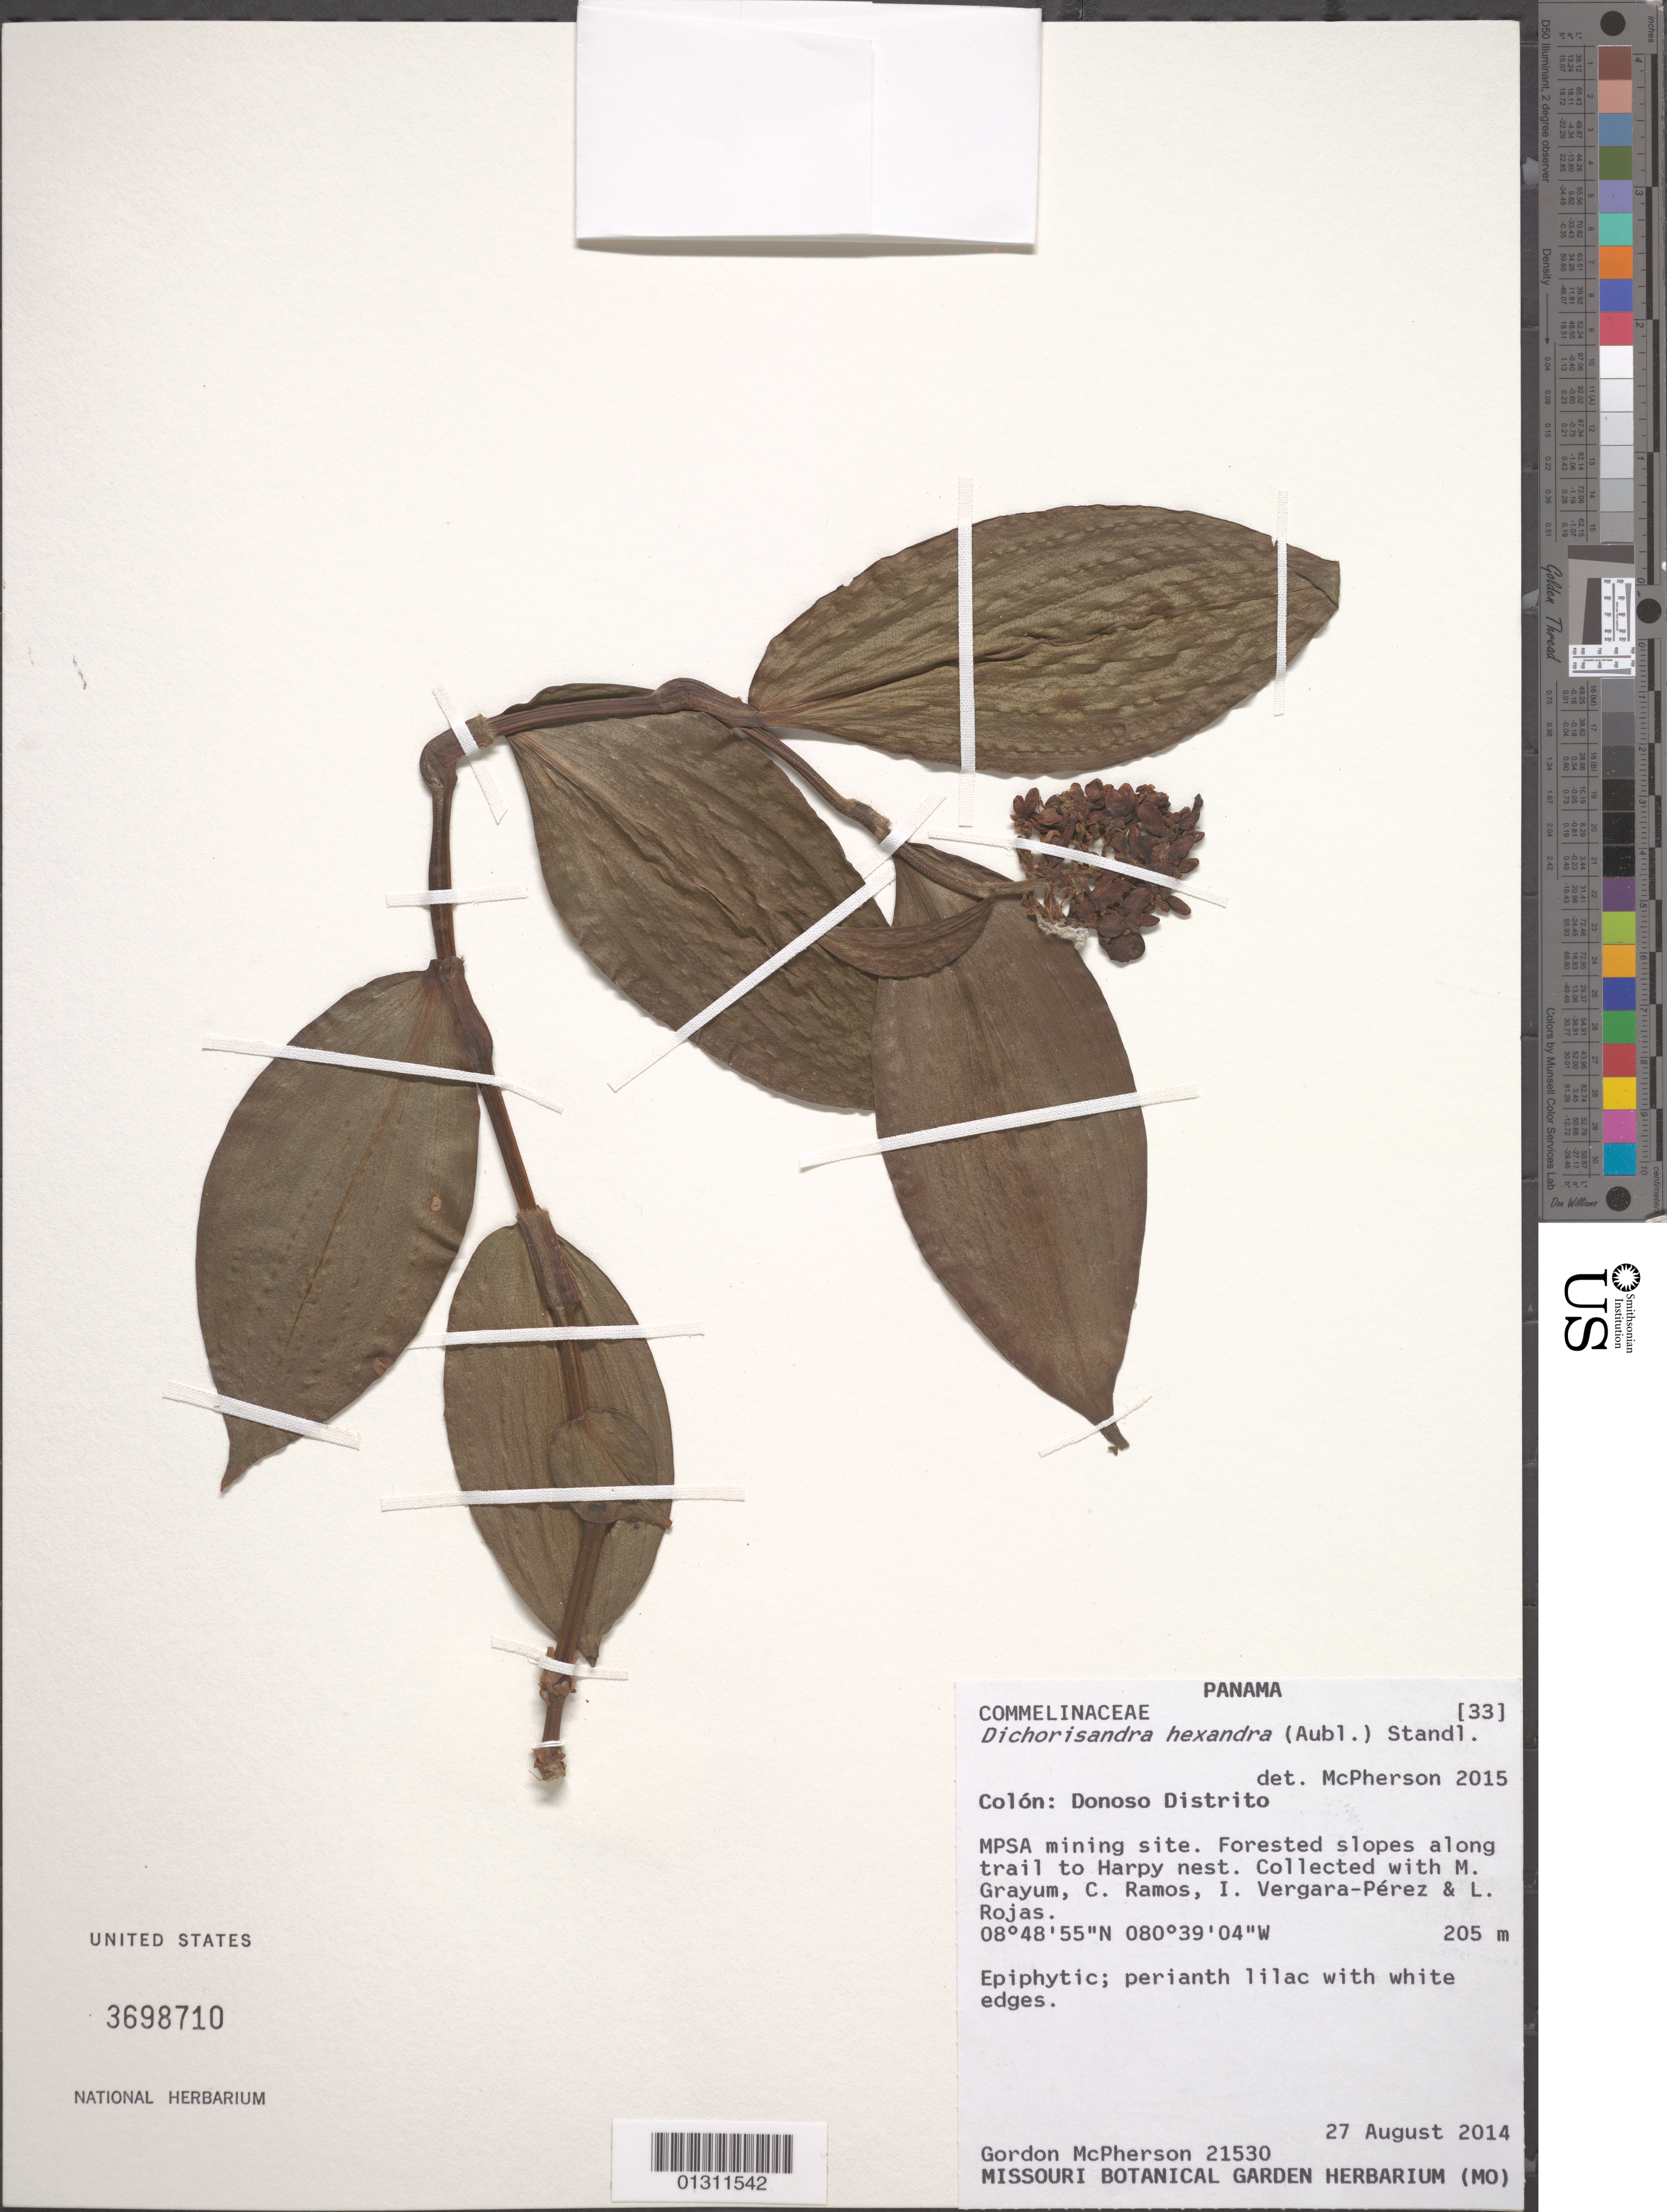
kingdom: Plantae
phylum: Tracheophyta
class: Liliopsida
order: Commelinales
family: Commelinaceae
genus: Dichorisandra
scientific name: Dichorisandra hexandra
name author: (Aubl.) Standl.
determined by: McPherson, G. D., (MO), Missouri Botanical Garden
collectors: G. D. McPherson et al.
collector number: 21530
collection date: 2014-08-27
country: Panama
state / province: Colón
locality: Donoso Distrito: MPSA mining site. along trail to Harpy nest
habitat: Forested slopes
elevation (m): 205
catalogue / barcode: US 3698710